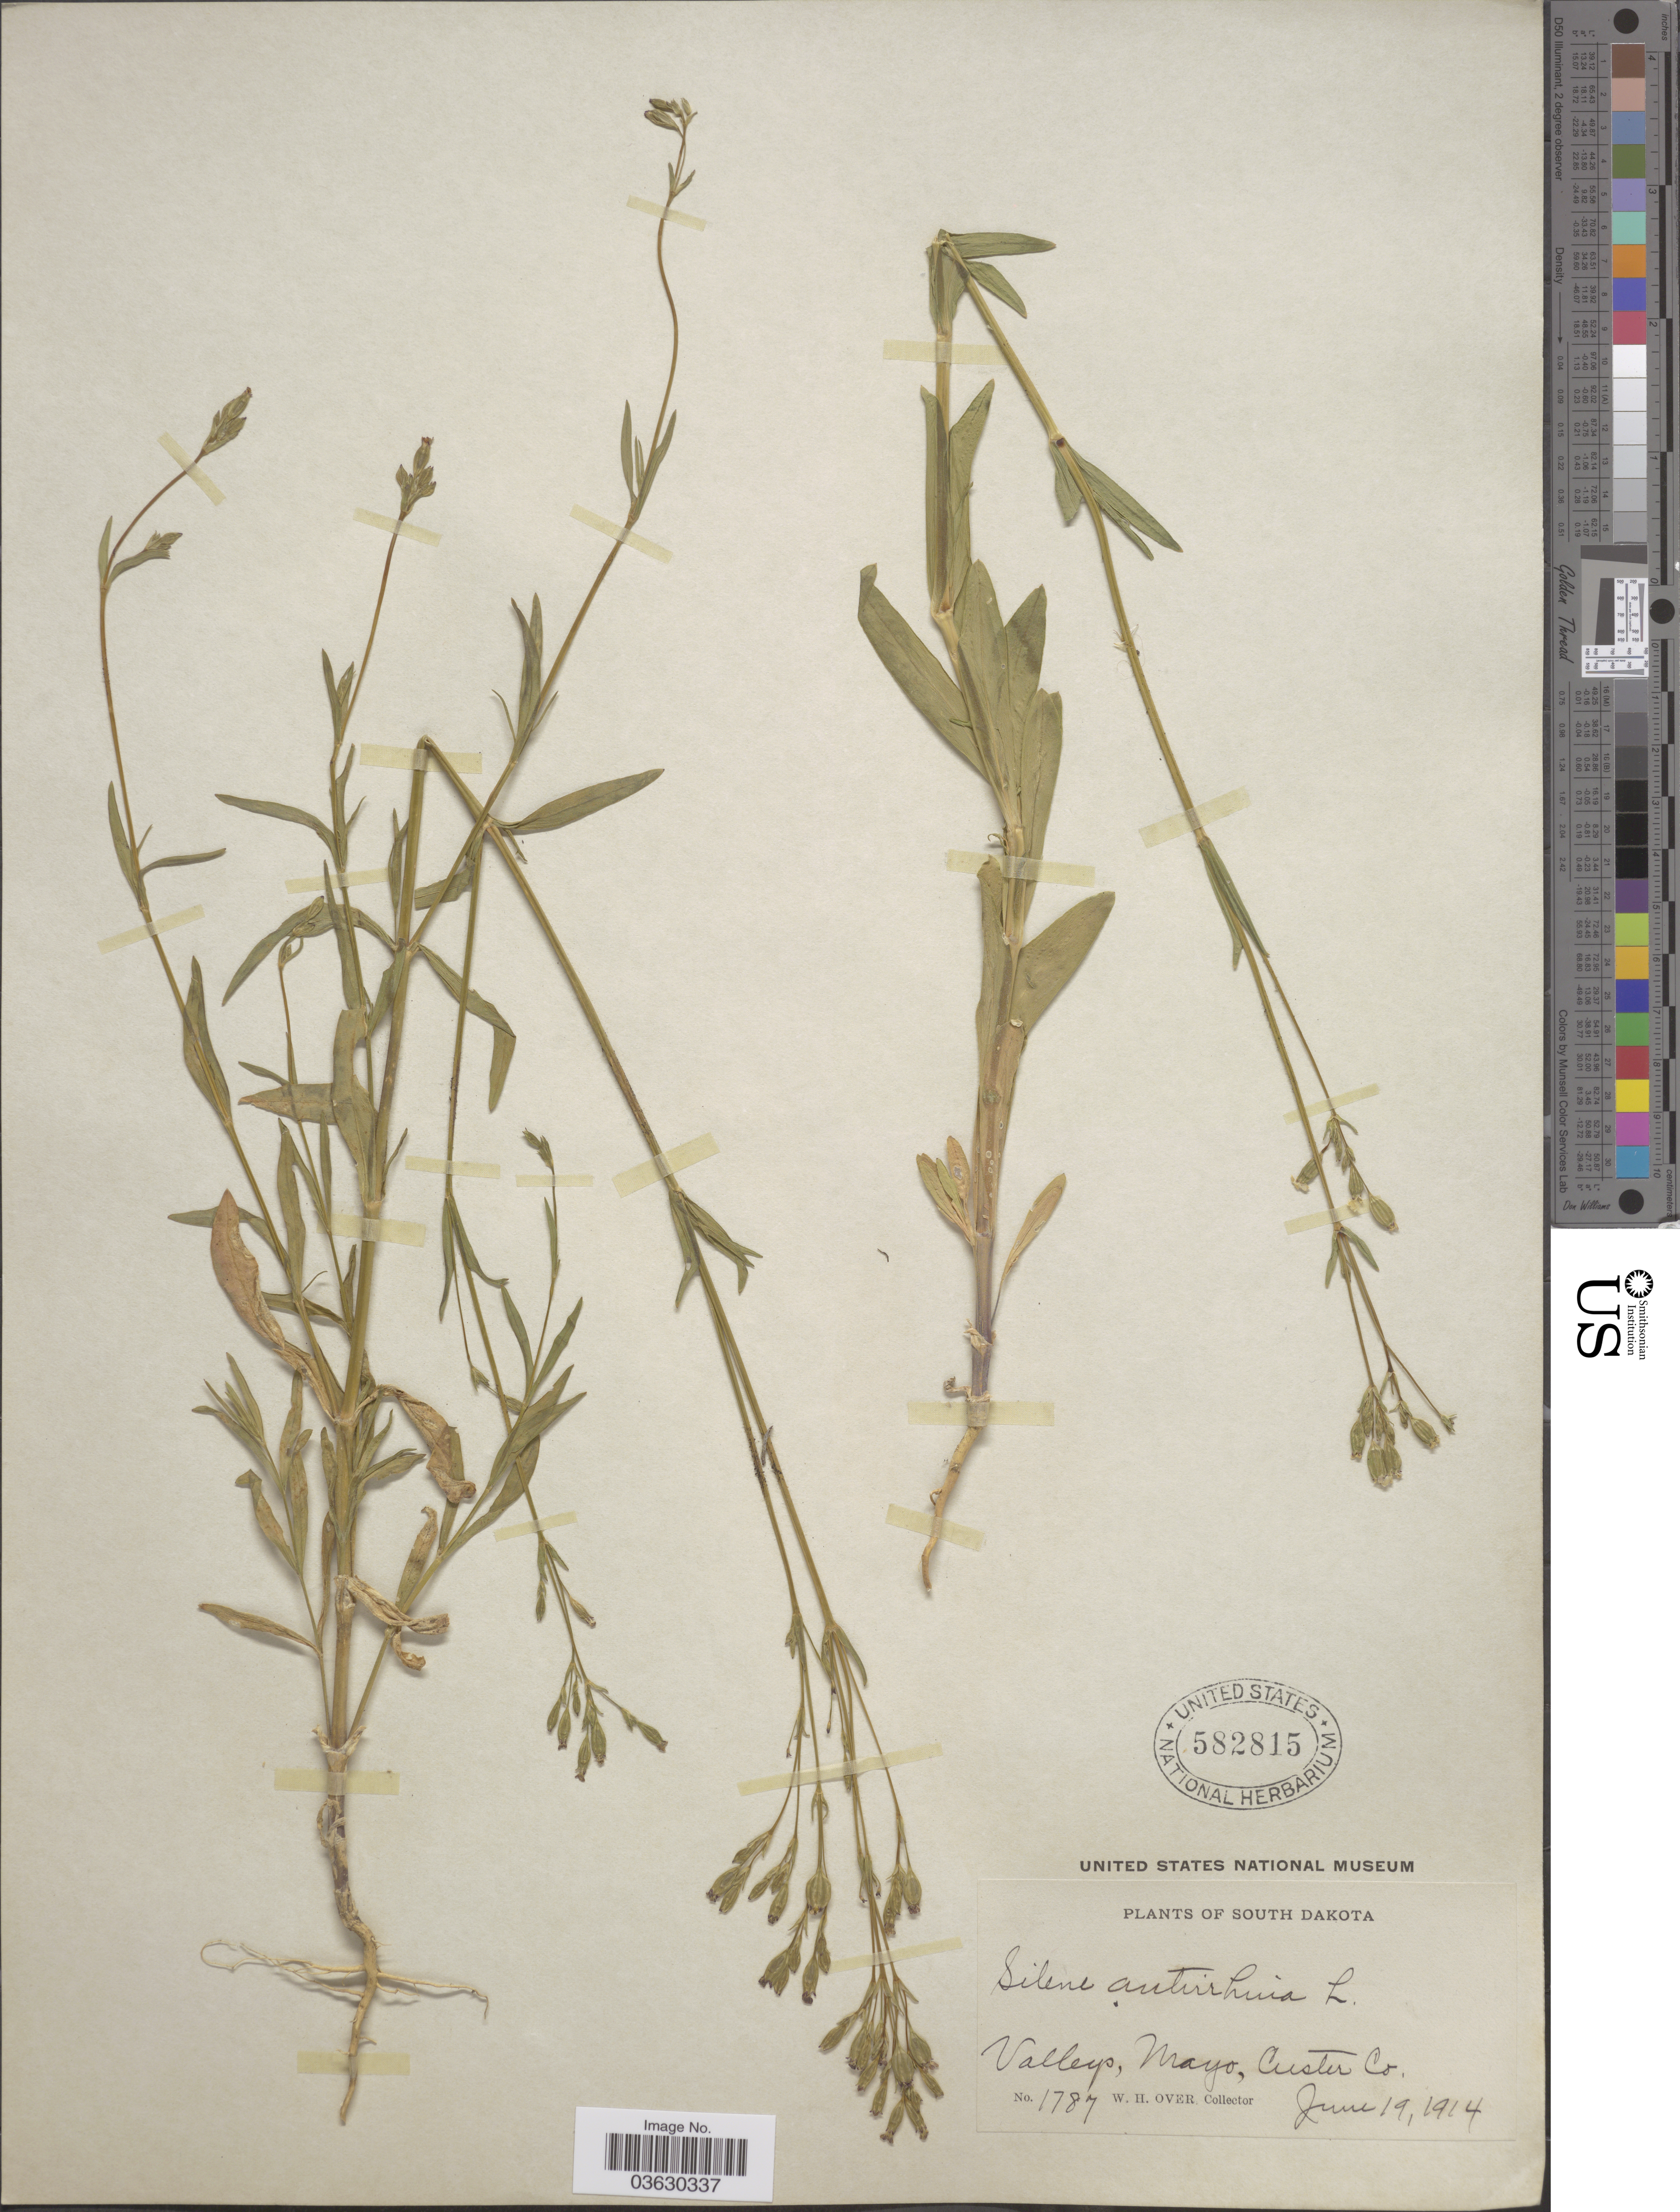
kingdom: Plantae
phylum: Tracheophyta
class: Magnoliopsida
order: Caryophyllales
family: Caryophyllaceae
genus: Silene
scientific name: Silene antirrhina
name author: L.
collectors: W. Over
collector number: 1787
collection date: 1914-06-19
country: United States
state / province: South Dakota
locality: Valleys, Mayo, Custer Co.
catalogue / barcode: US 582815